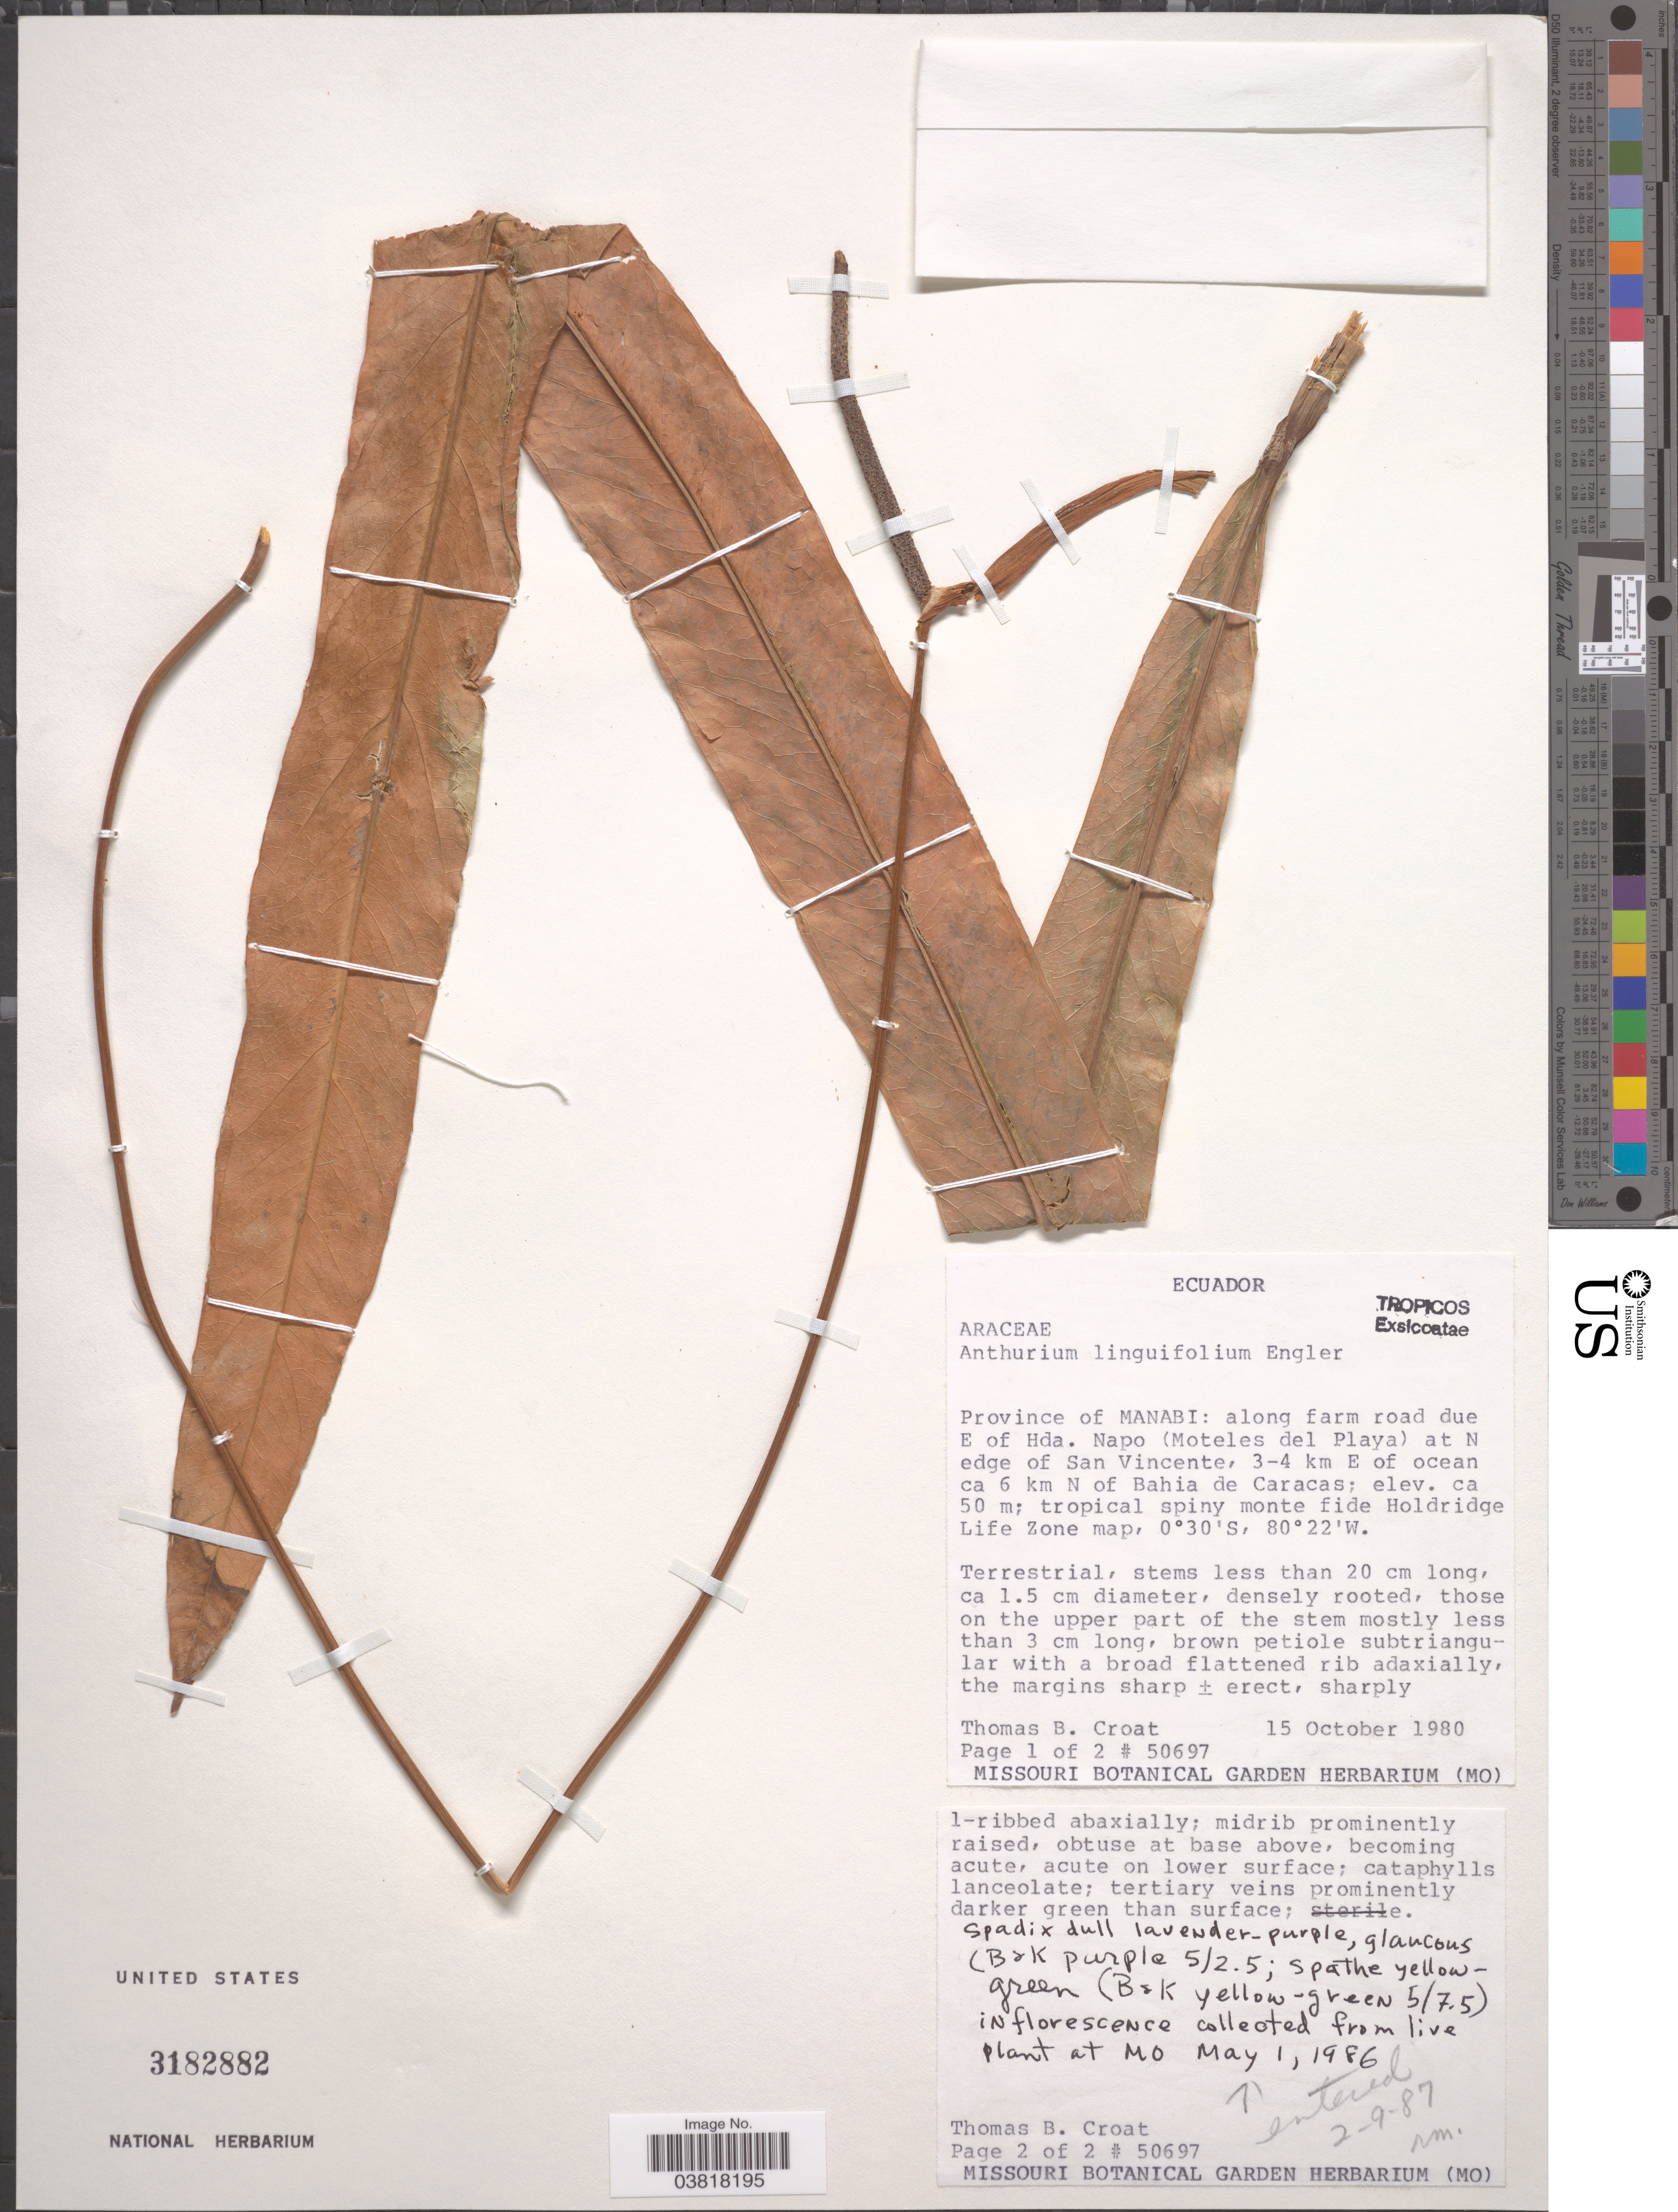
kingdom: Plantae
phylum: Tracheophyta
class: Liliopsida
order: Alismatales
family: Araceae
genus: Anthurium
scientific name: Anthurium linguifolium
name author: Engl.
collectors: T. B. Croat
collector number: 50697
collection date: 1980-10-15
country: Ecuador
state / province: Manabí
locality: Along farm road due E of Hda. Napo (Moteles del Playa) at N edge of San Vincente, 3-4 km E of ocean ca 6 km N of Bahia de Caracas.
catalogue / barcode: US 3182882